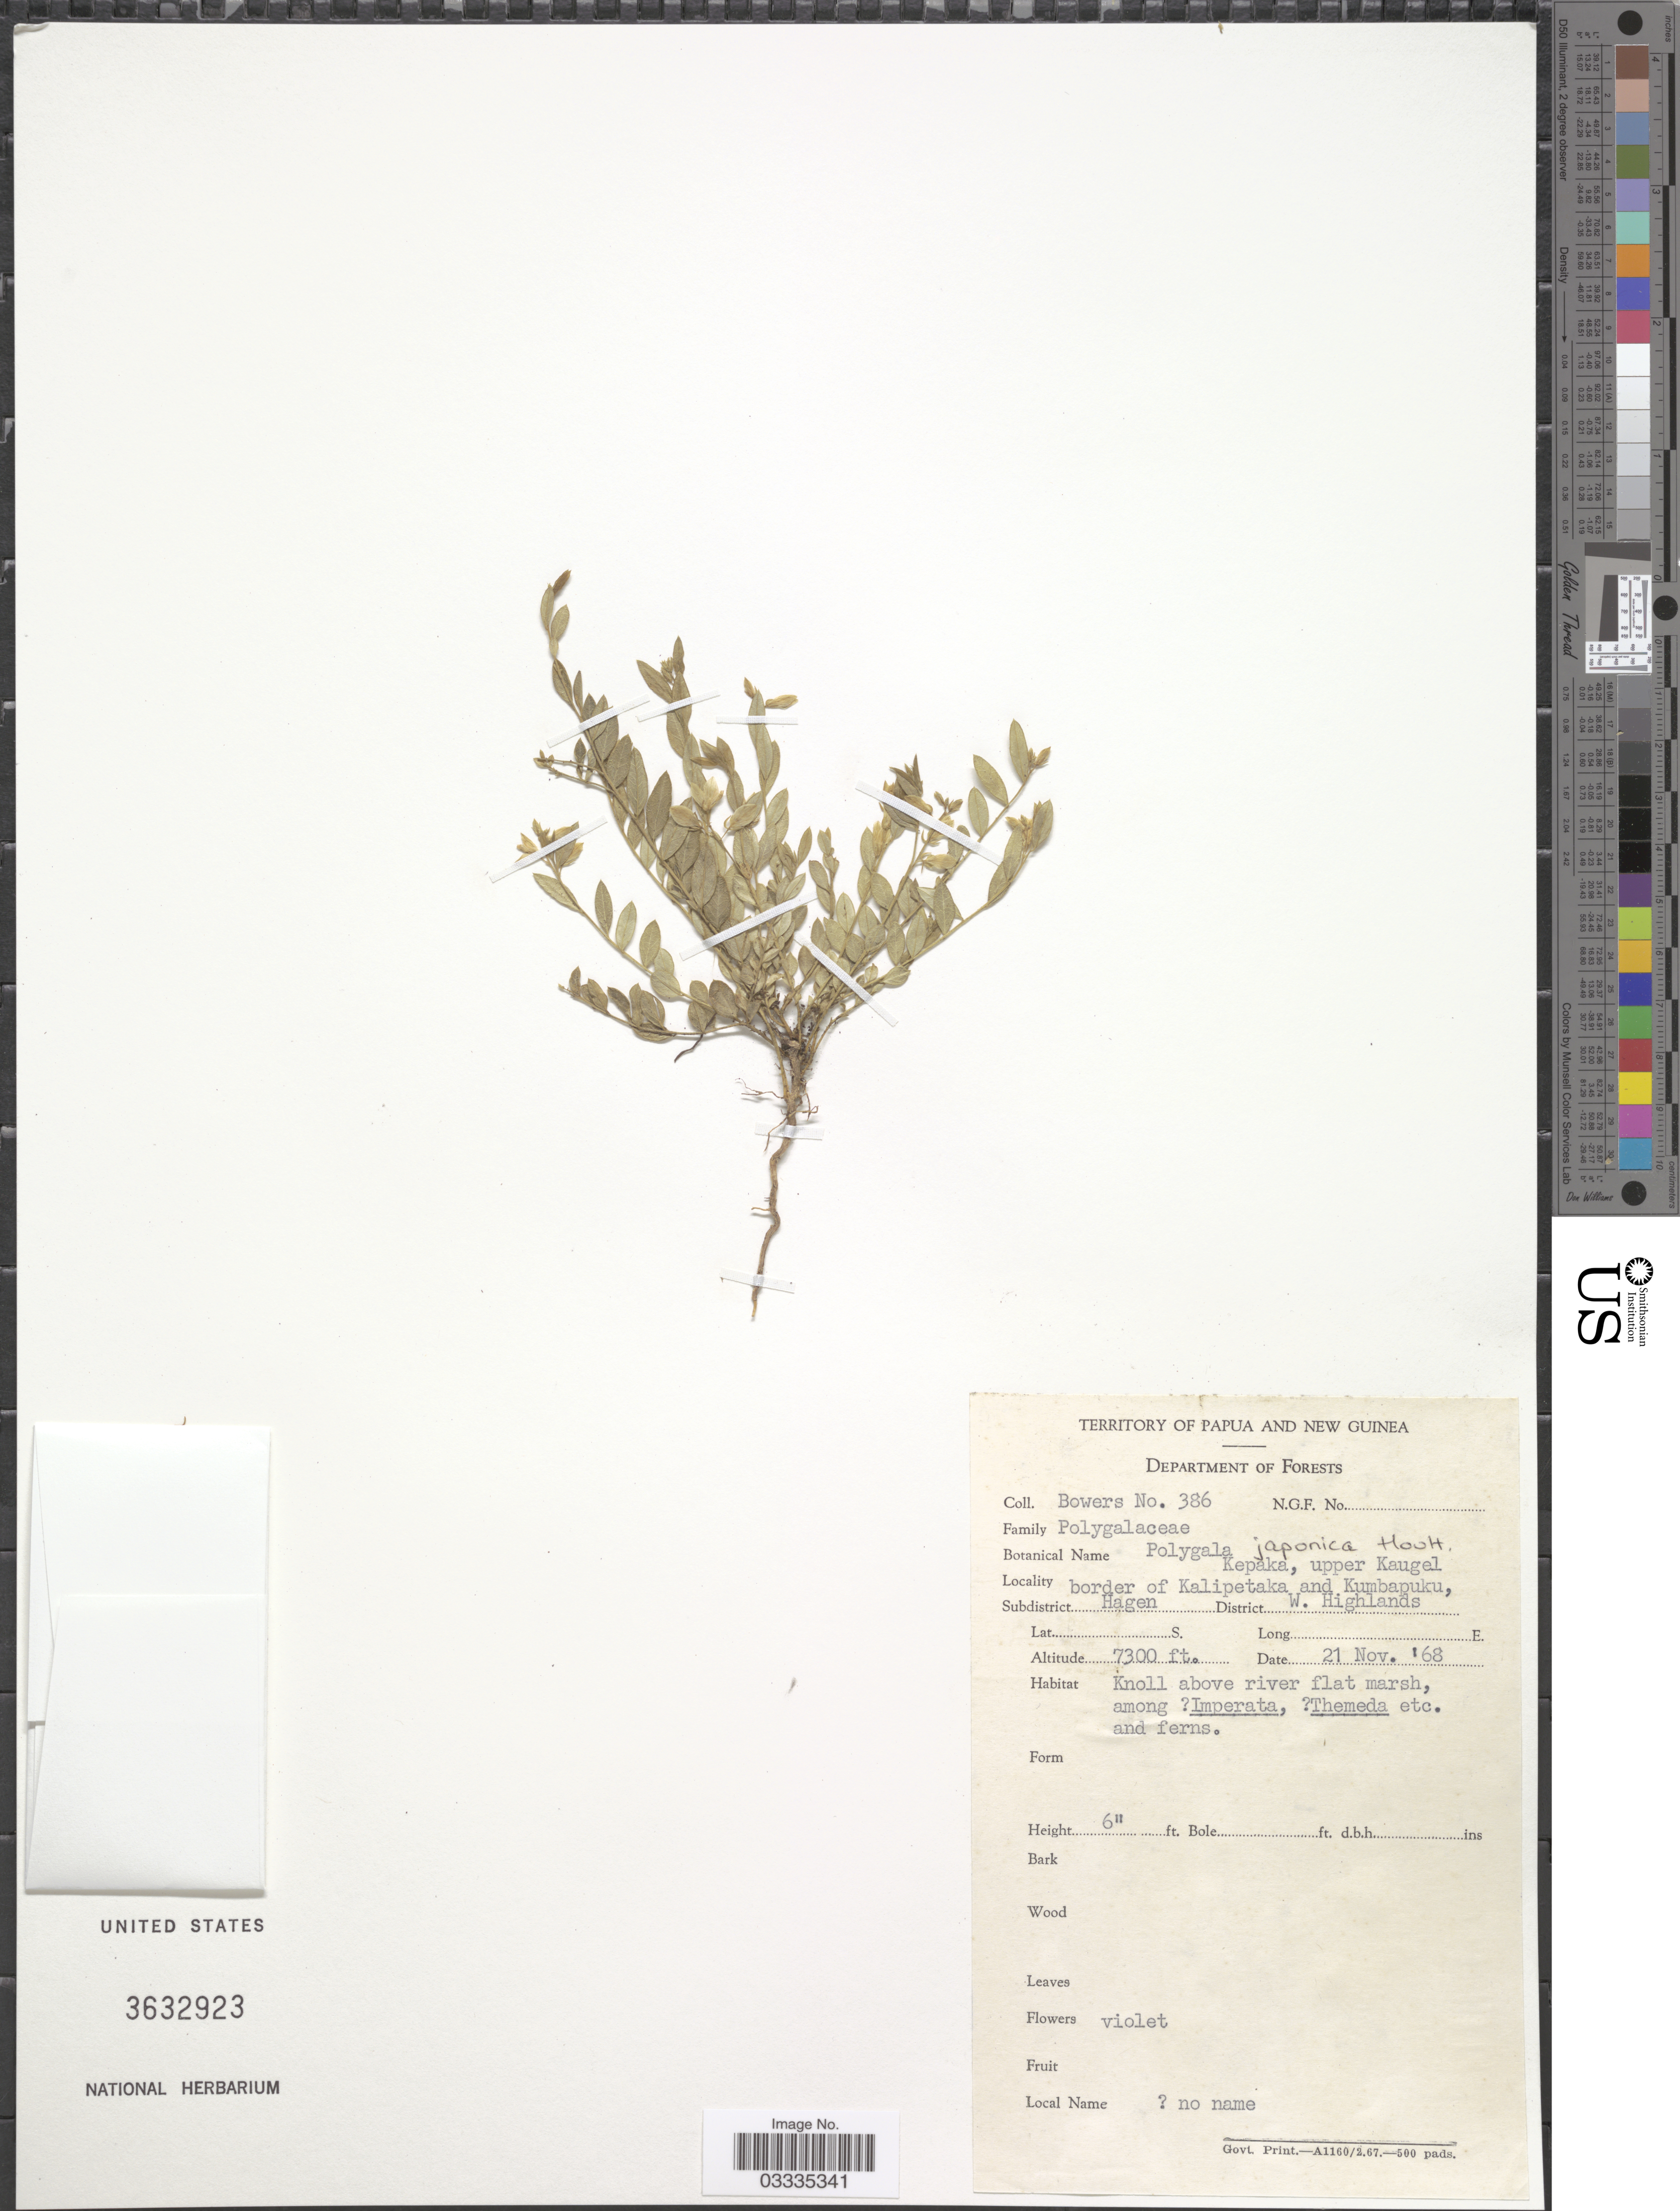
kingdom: Plantae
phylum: Tracheophyta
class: Magnoliopsida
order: Fabales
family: Polygalaceae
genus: Polygala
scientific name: Polygala japonica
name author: Houtt.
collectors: -. Bowers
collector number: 386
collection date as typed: Transcribed d/m/y: 21/11/68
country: Papua New Guinea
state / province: Western Highlands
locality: Territory of Papua and New Guinea, Kepaka, upper Kaugel border of Kalipetaka and Kumbapuku, Subdistrict Hagen, District W. Highlands.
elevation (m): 2225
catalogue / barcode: US 3632923